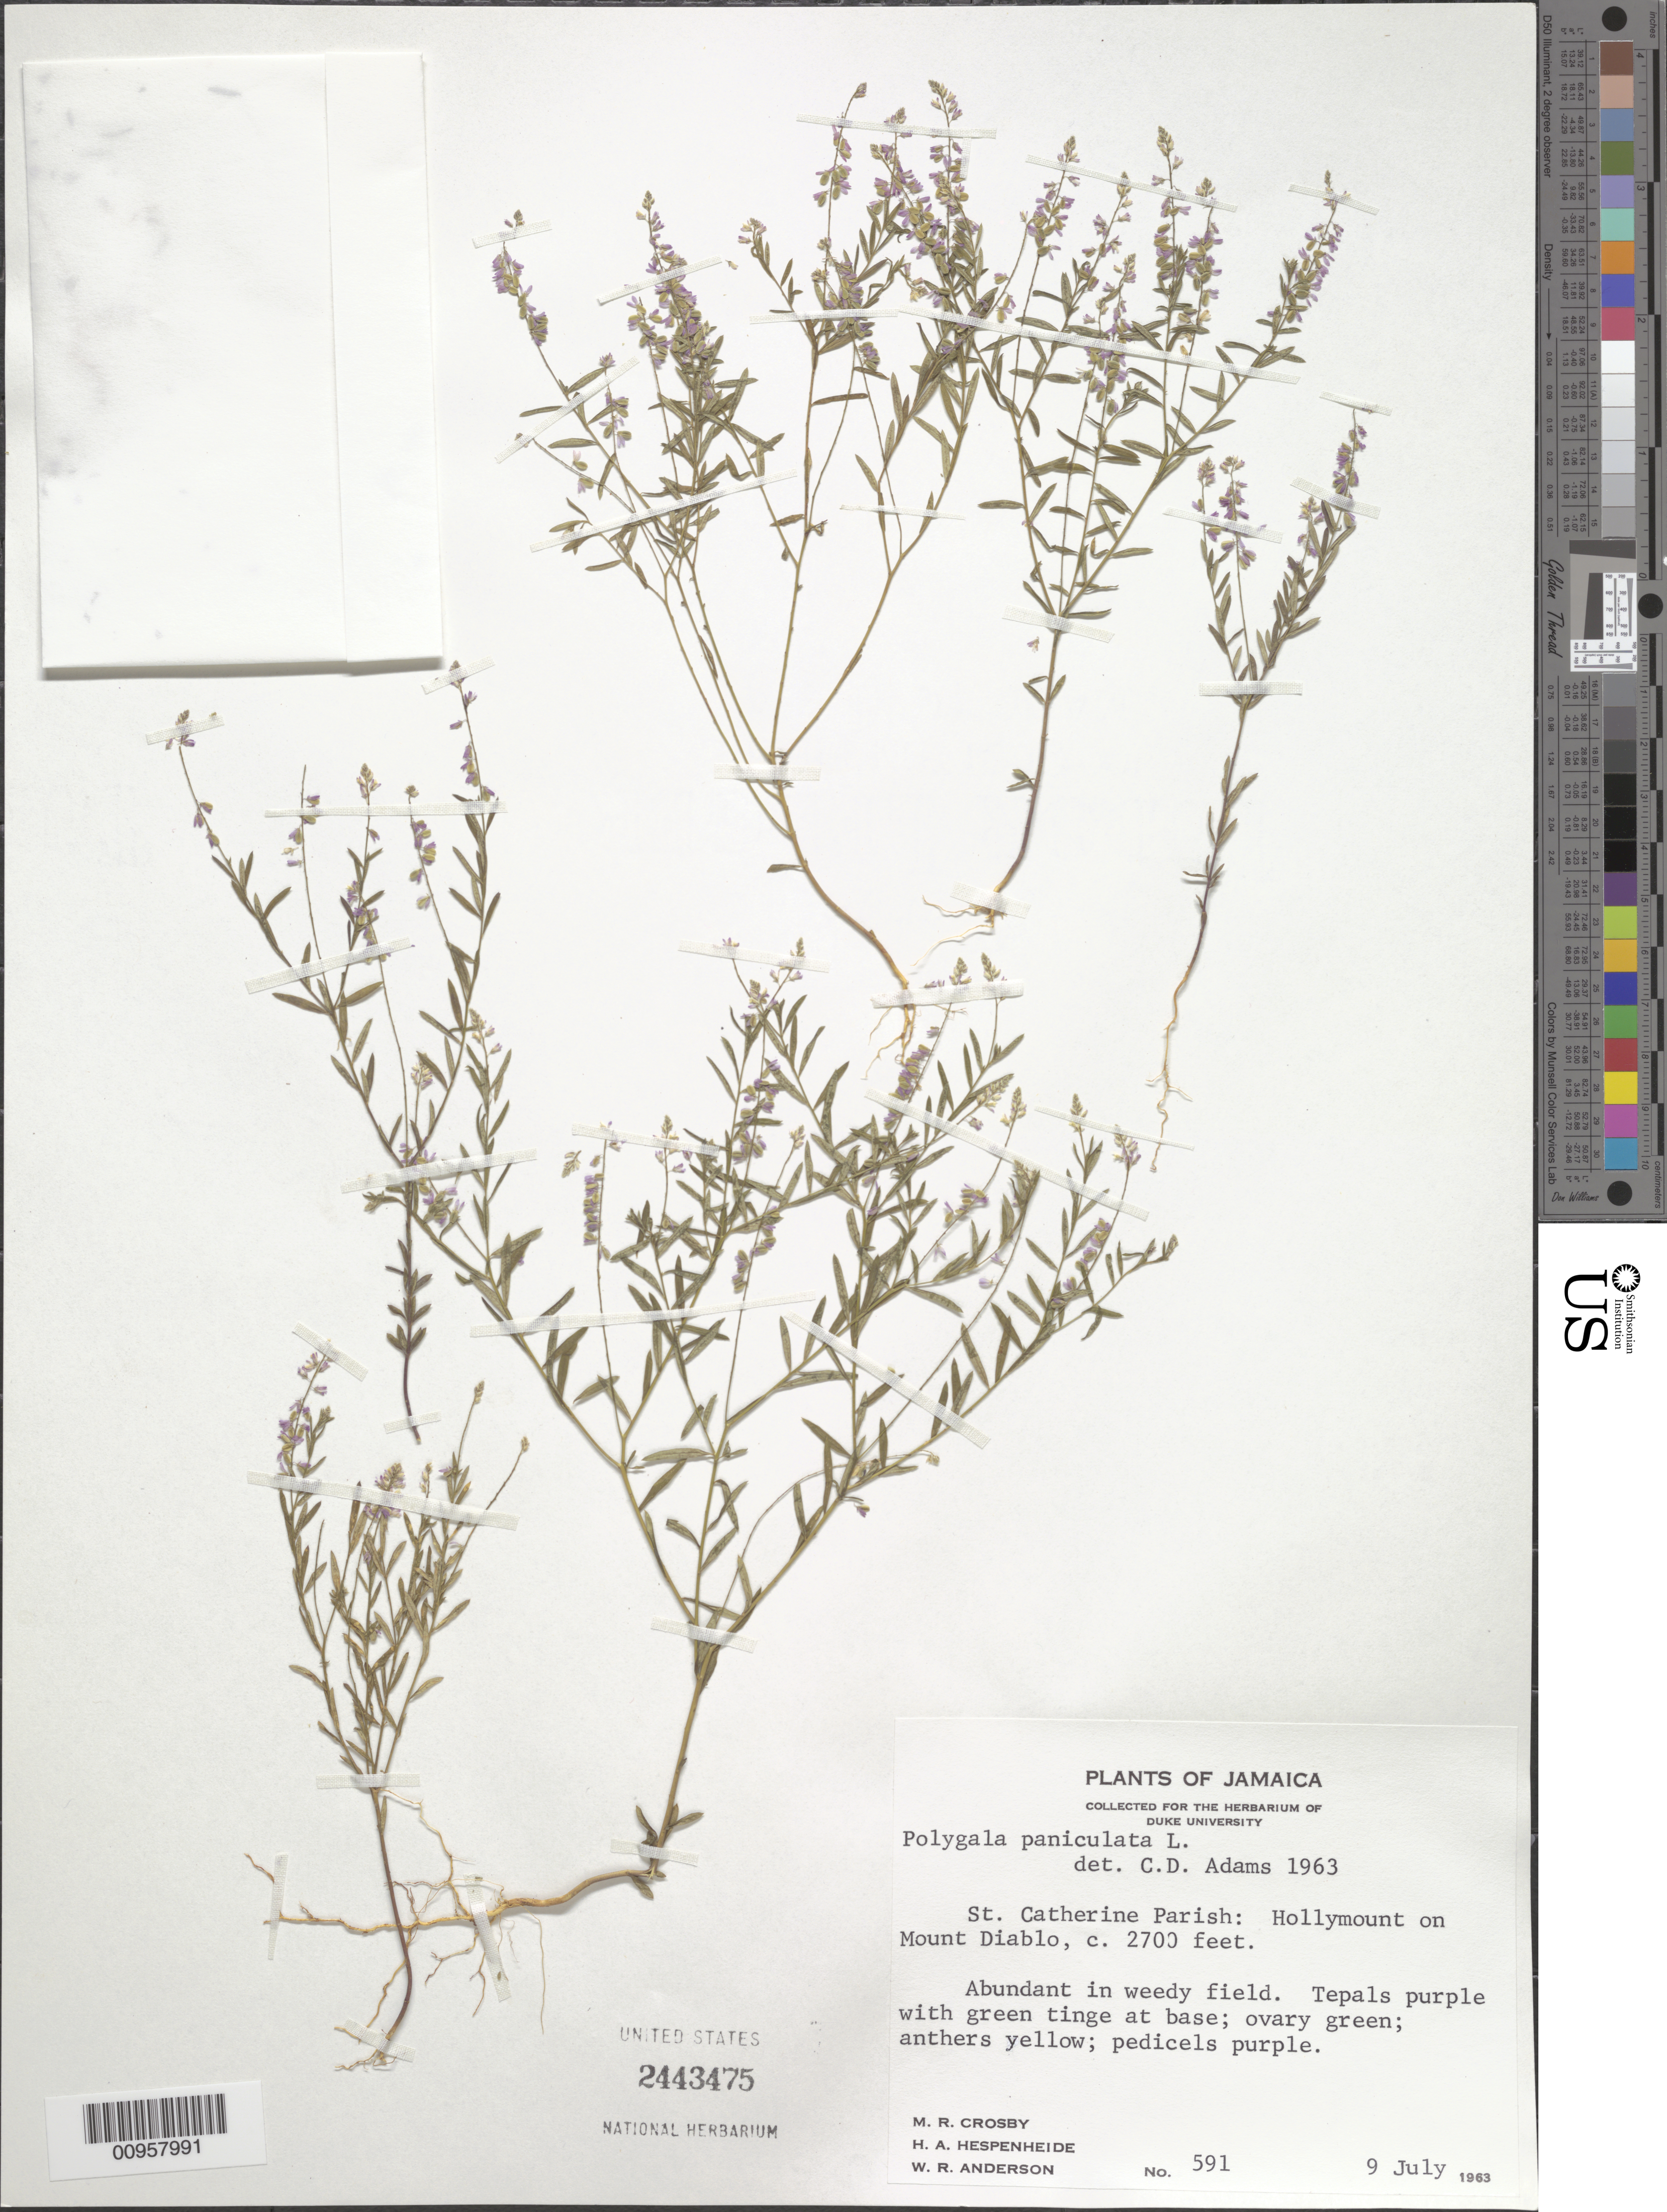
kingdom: Plantae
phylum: Tracheophyta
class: Magnoliopsida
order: Fabales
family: Polygalaceae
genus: Polygala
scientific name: Polygala paniculata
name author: L.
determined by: Adams, C. D.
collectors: M. R. Crosby, H. A. Hespenheide & W. R. Anderson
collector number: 591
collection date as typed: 09 Jul 1963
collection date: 1963-07-09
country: Jamaica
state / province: Saint Catherine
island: Jamaica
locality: Hollymount on Mount Diabolo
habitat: In weedy field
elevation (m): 823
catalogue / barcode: US 2443475